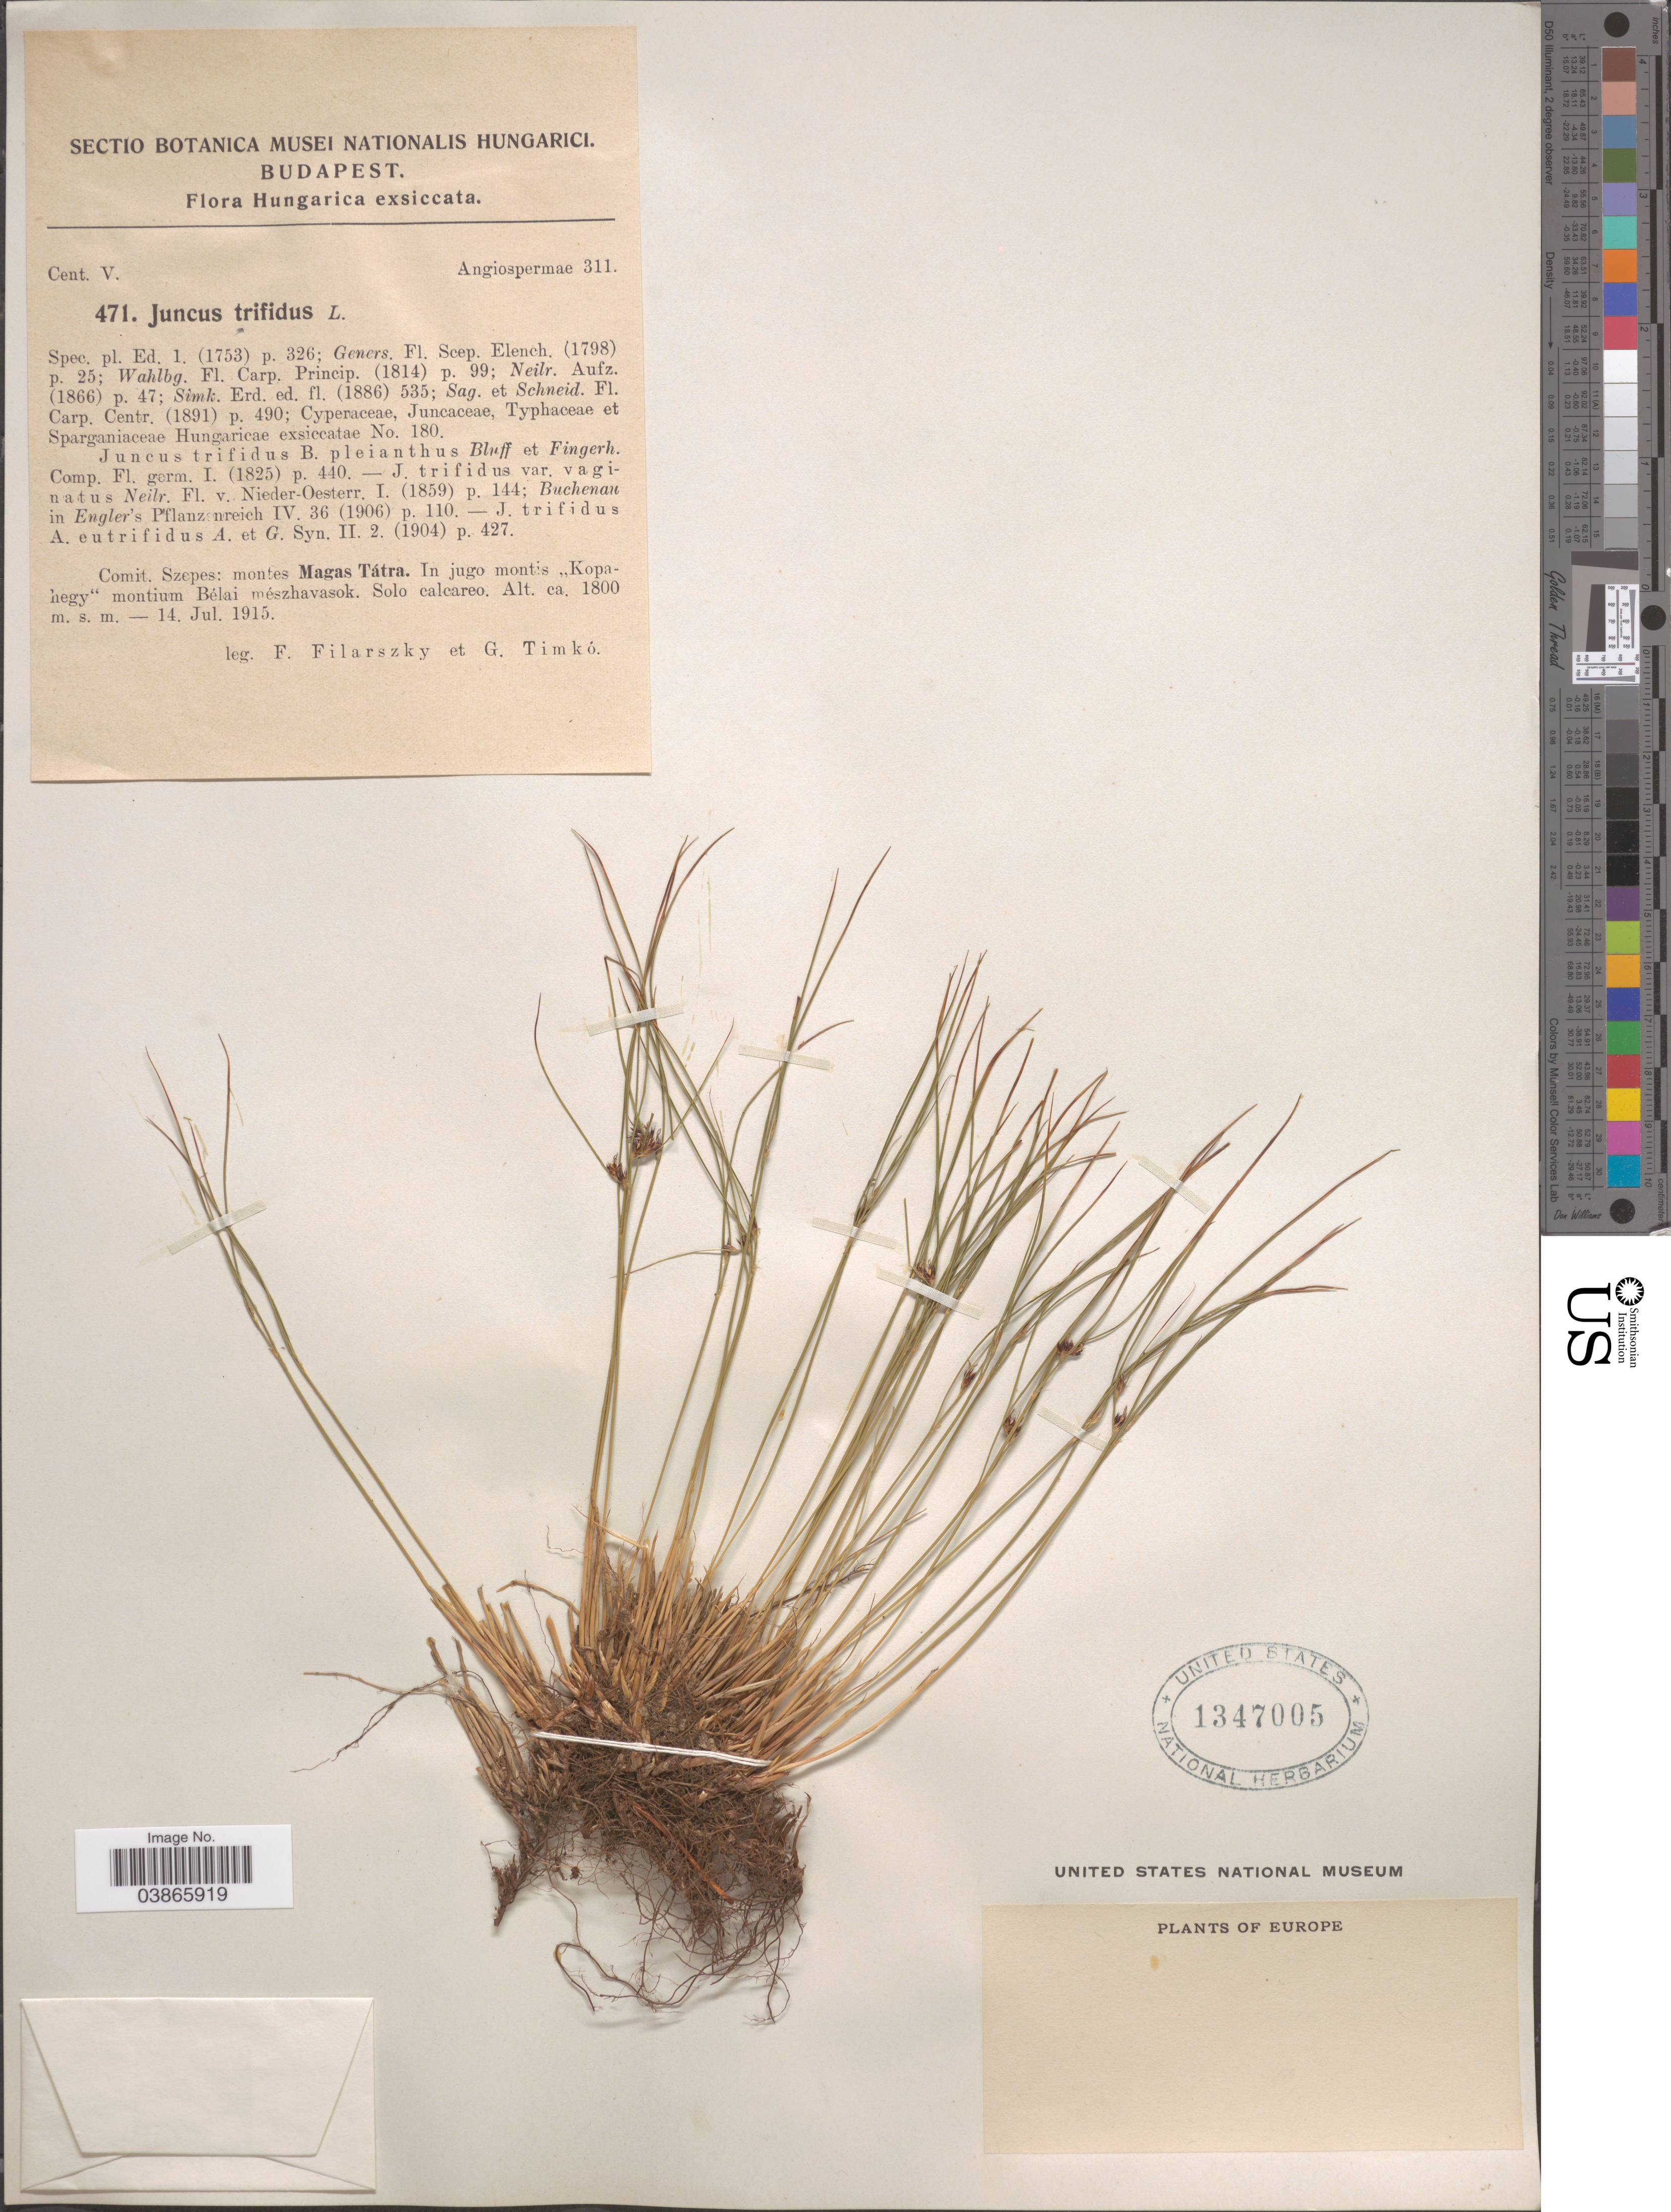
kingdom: Plantae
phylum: Tracheophyta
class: Liliopsida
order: Poales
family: Juncaceae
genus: Juncus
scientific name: Juncus trifidus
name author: L.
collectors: F. Filarszky & G. Timko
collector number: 471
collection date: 1915-07-14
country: Hungary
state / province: Budapest, Capital District of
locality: Comit. Szepes: montes Magas Tátra. In jugo montis "Kopahegy" montium Bélai mészhavasok.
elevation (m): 1800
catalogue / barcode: US 1347005